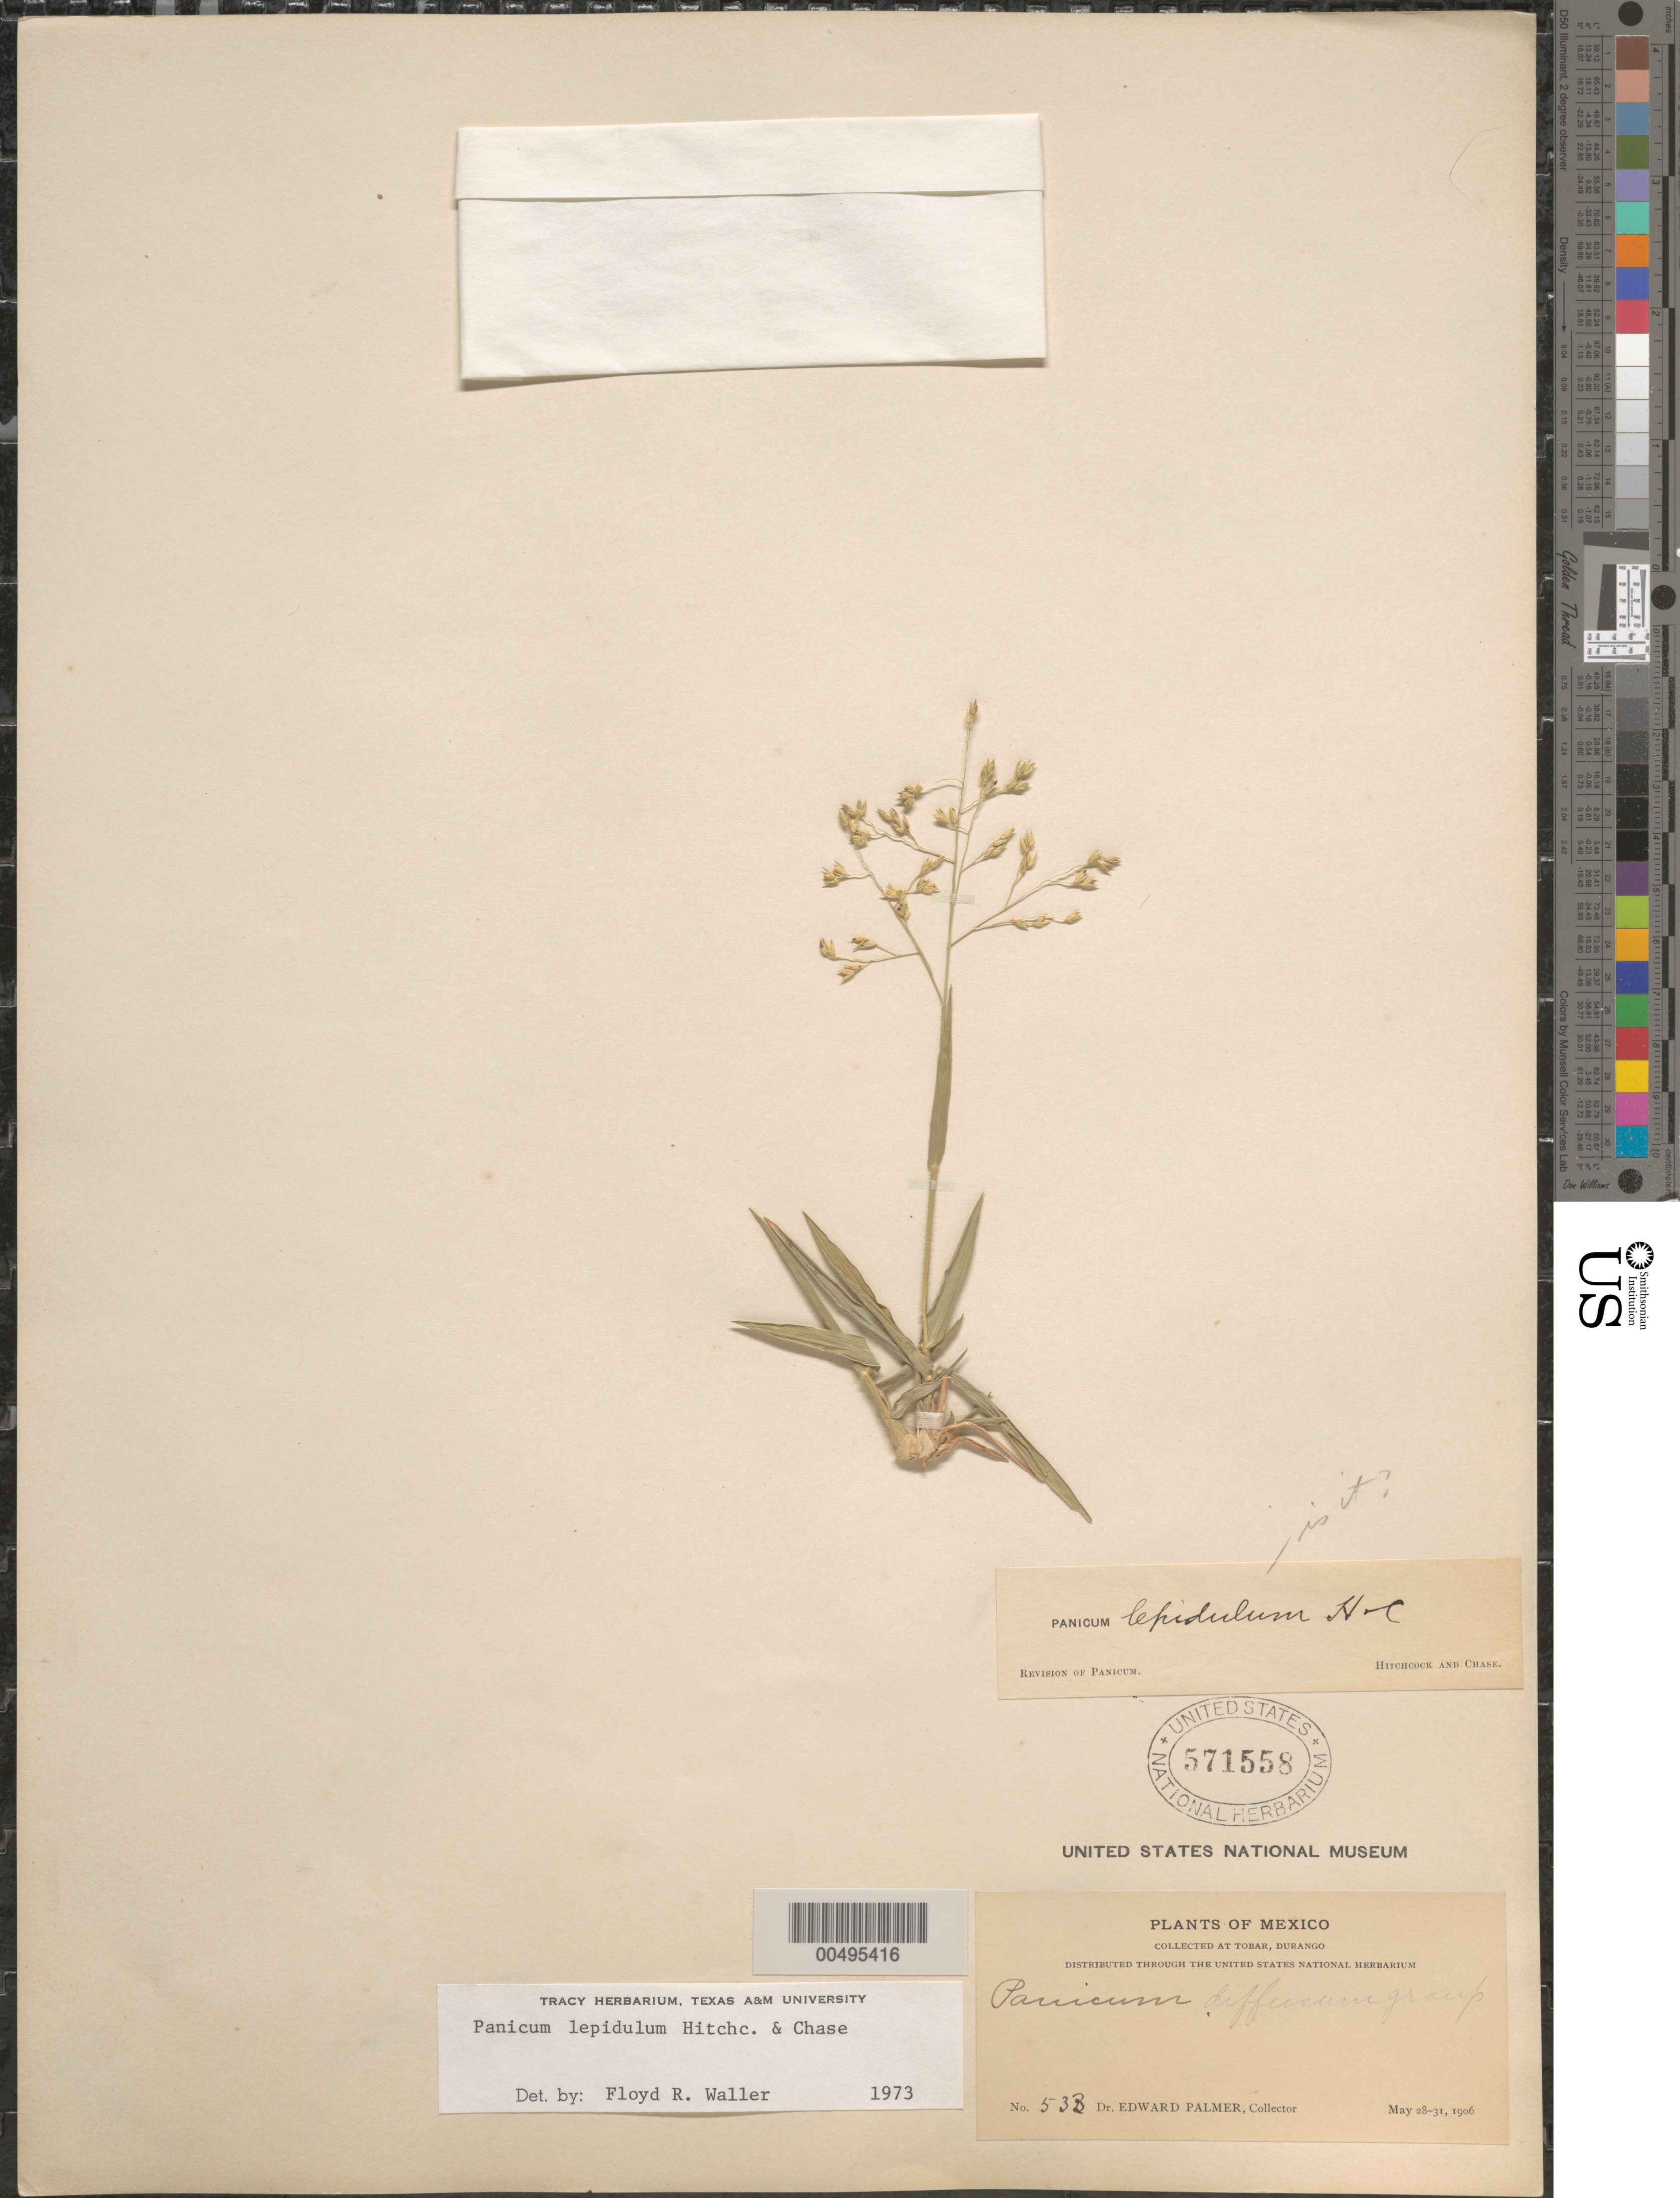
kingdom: Plantae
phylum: Tracheophyta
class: Liliopsida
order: Poales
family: Poaceae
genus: Panicum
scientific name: Panicum lepidulum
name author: Hitchc. & Chase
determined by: Waller, F. R.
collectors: E. Palmer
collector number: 533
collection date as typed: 28 May 1906 to 31 May 1906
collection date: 1906-05-28/1906-05-31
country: Mexico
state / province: Durango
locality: At Tobar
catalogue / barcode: US 571558